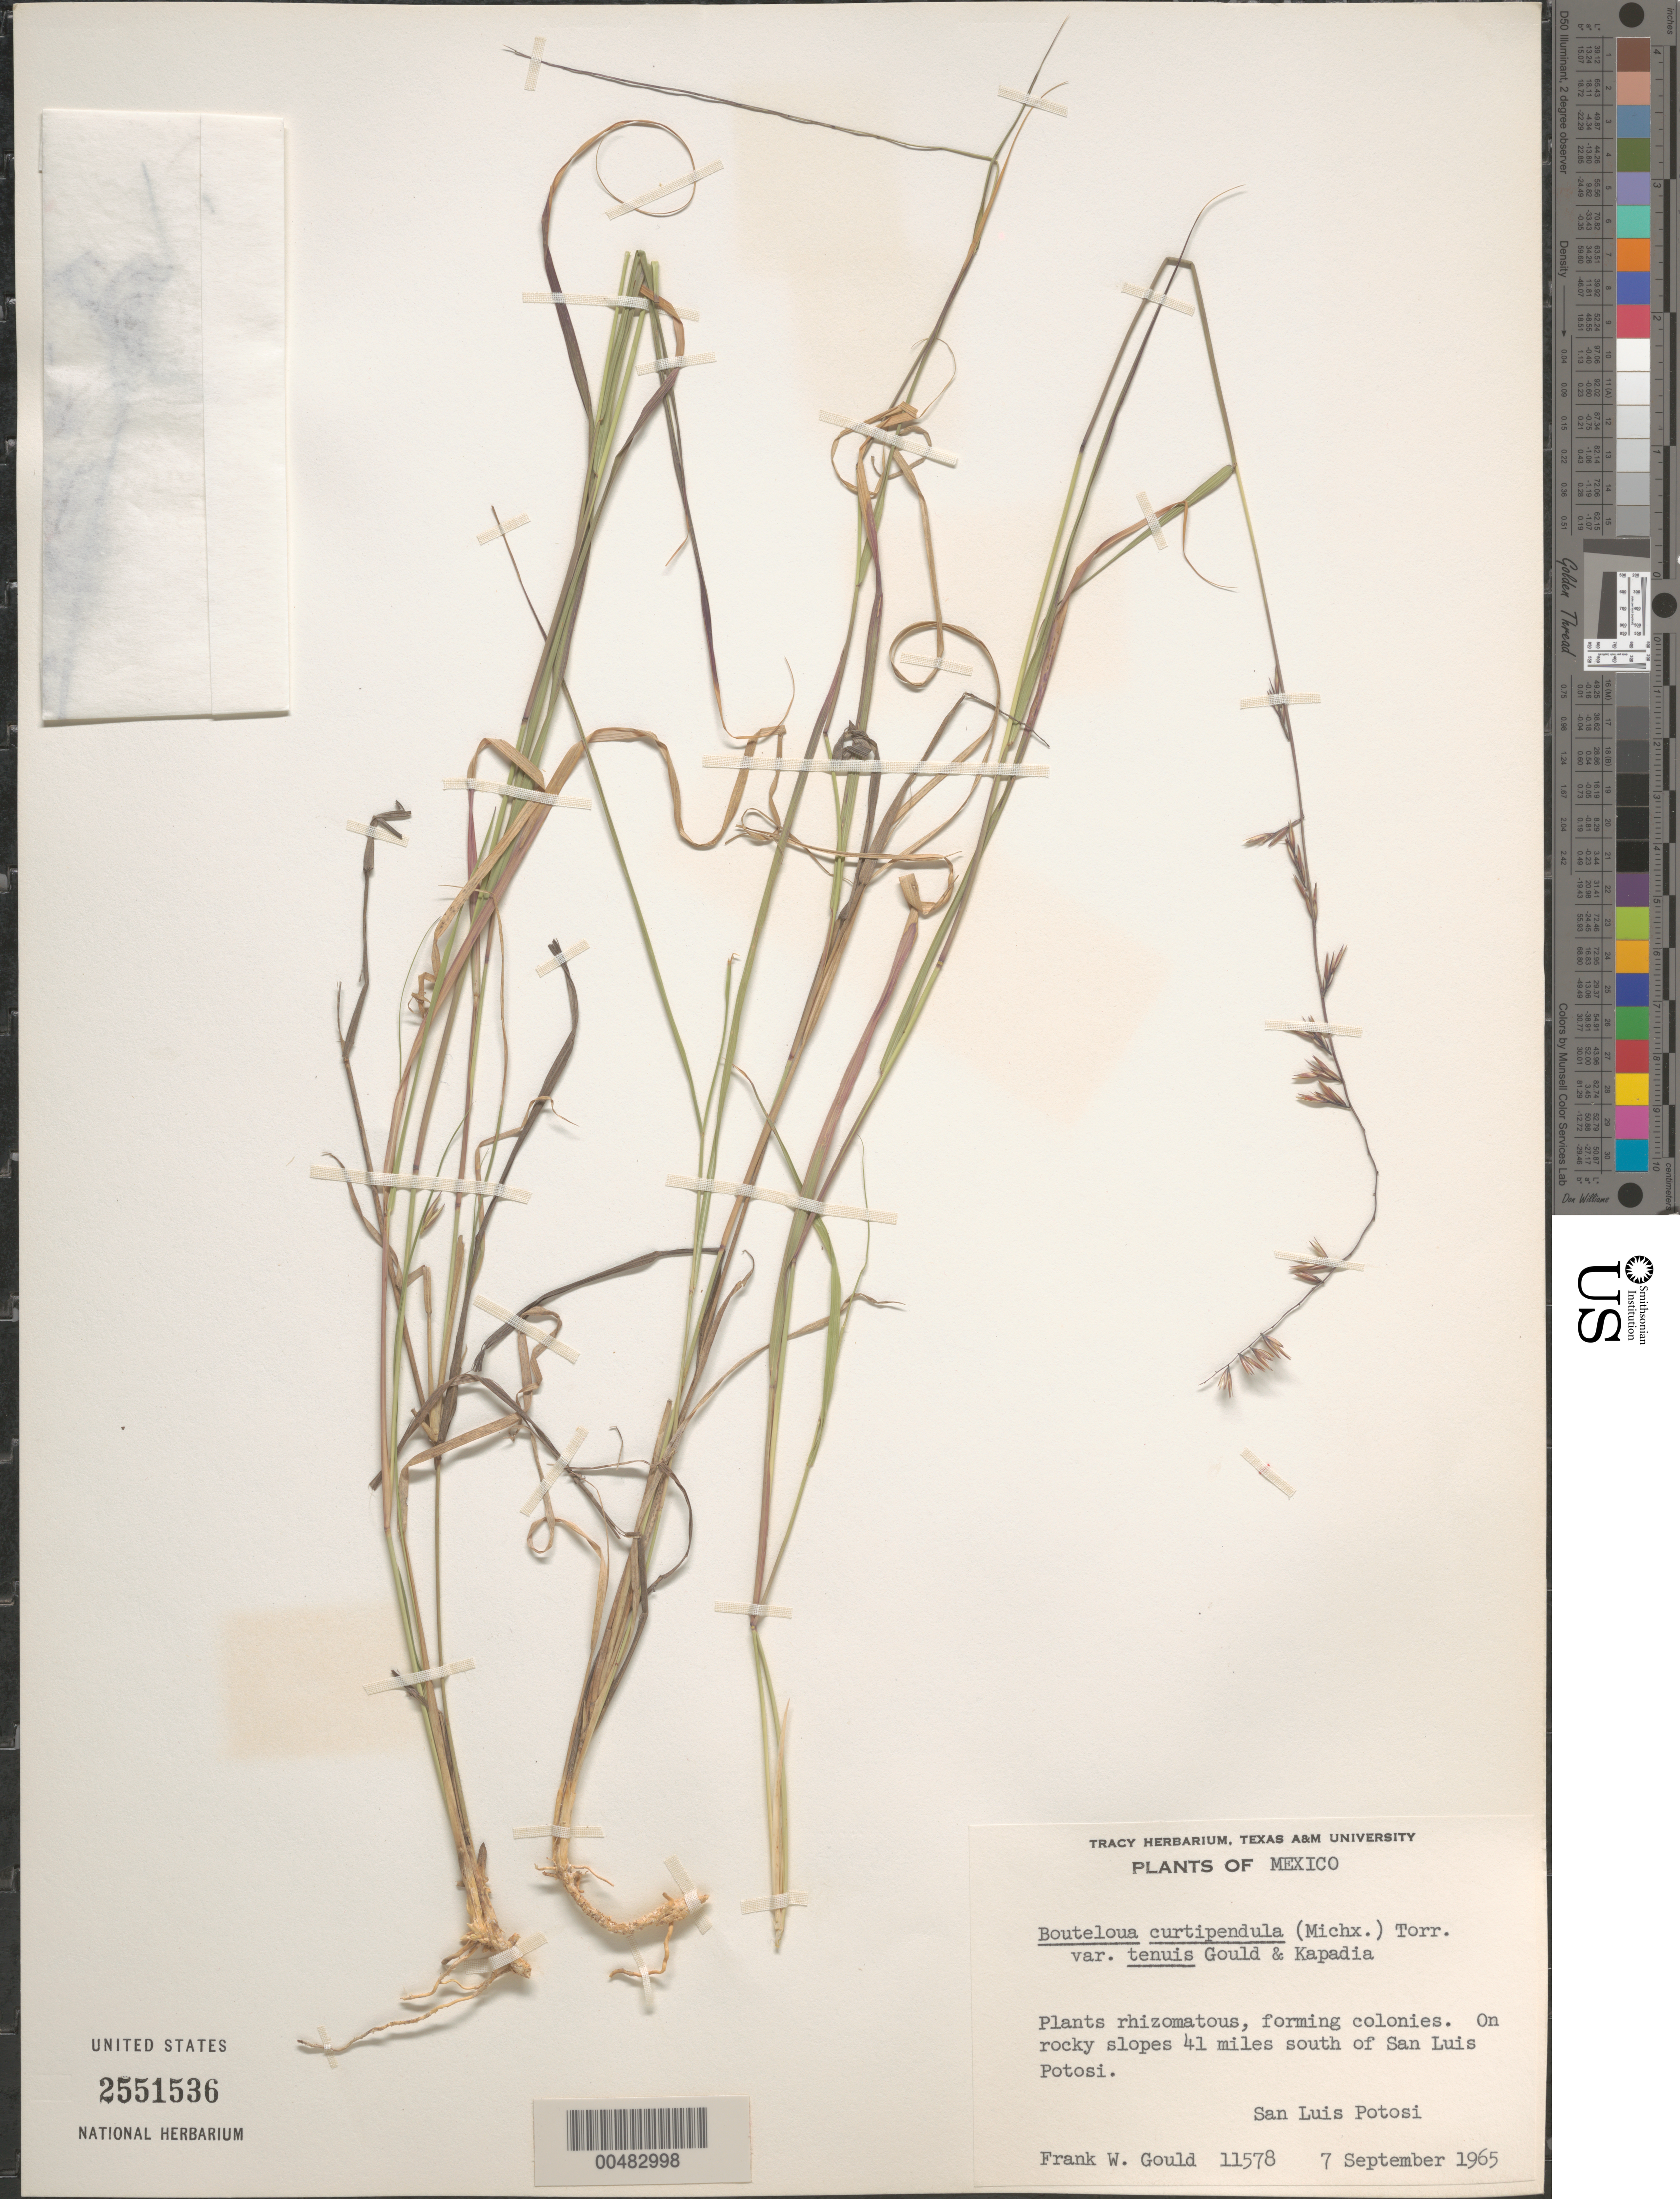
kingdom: Plantae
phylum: Tracheophyta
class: Liliopsida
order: Poales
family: Poaceae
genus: Bouteloua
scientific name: Bouteloua curtipendula var. tenuis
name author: Gould & Kapadia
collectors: F. W. Gould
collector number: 11578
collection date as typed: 7 Sep 1965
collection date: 1965-09-07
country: Mexico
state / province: San Luis Potosi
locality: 41 mi S of San Luis Potosi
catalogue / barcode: US 2551536